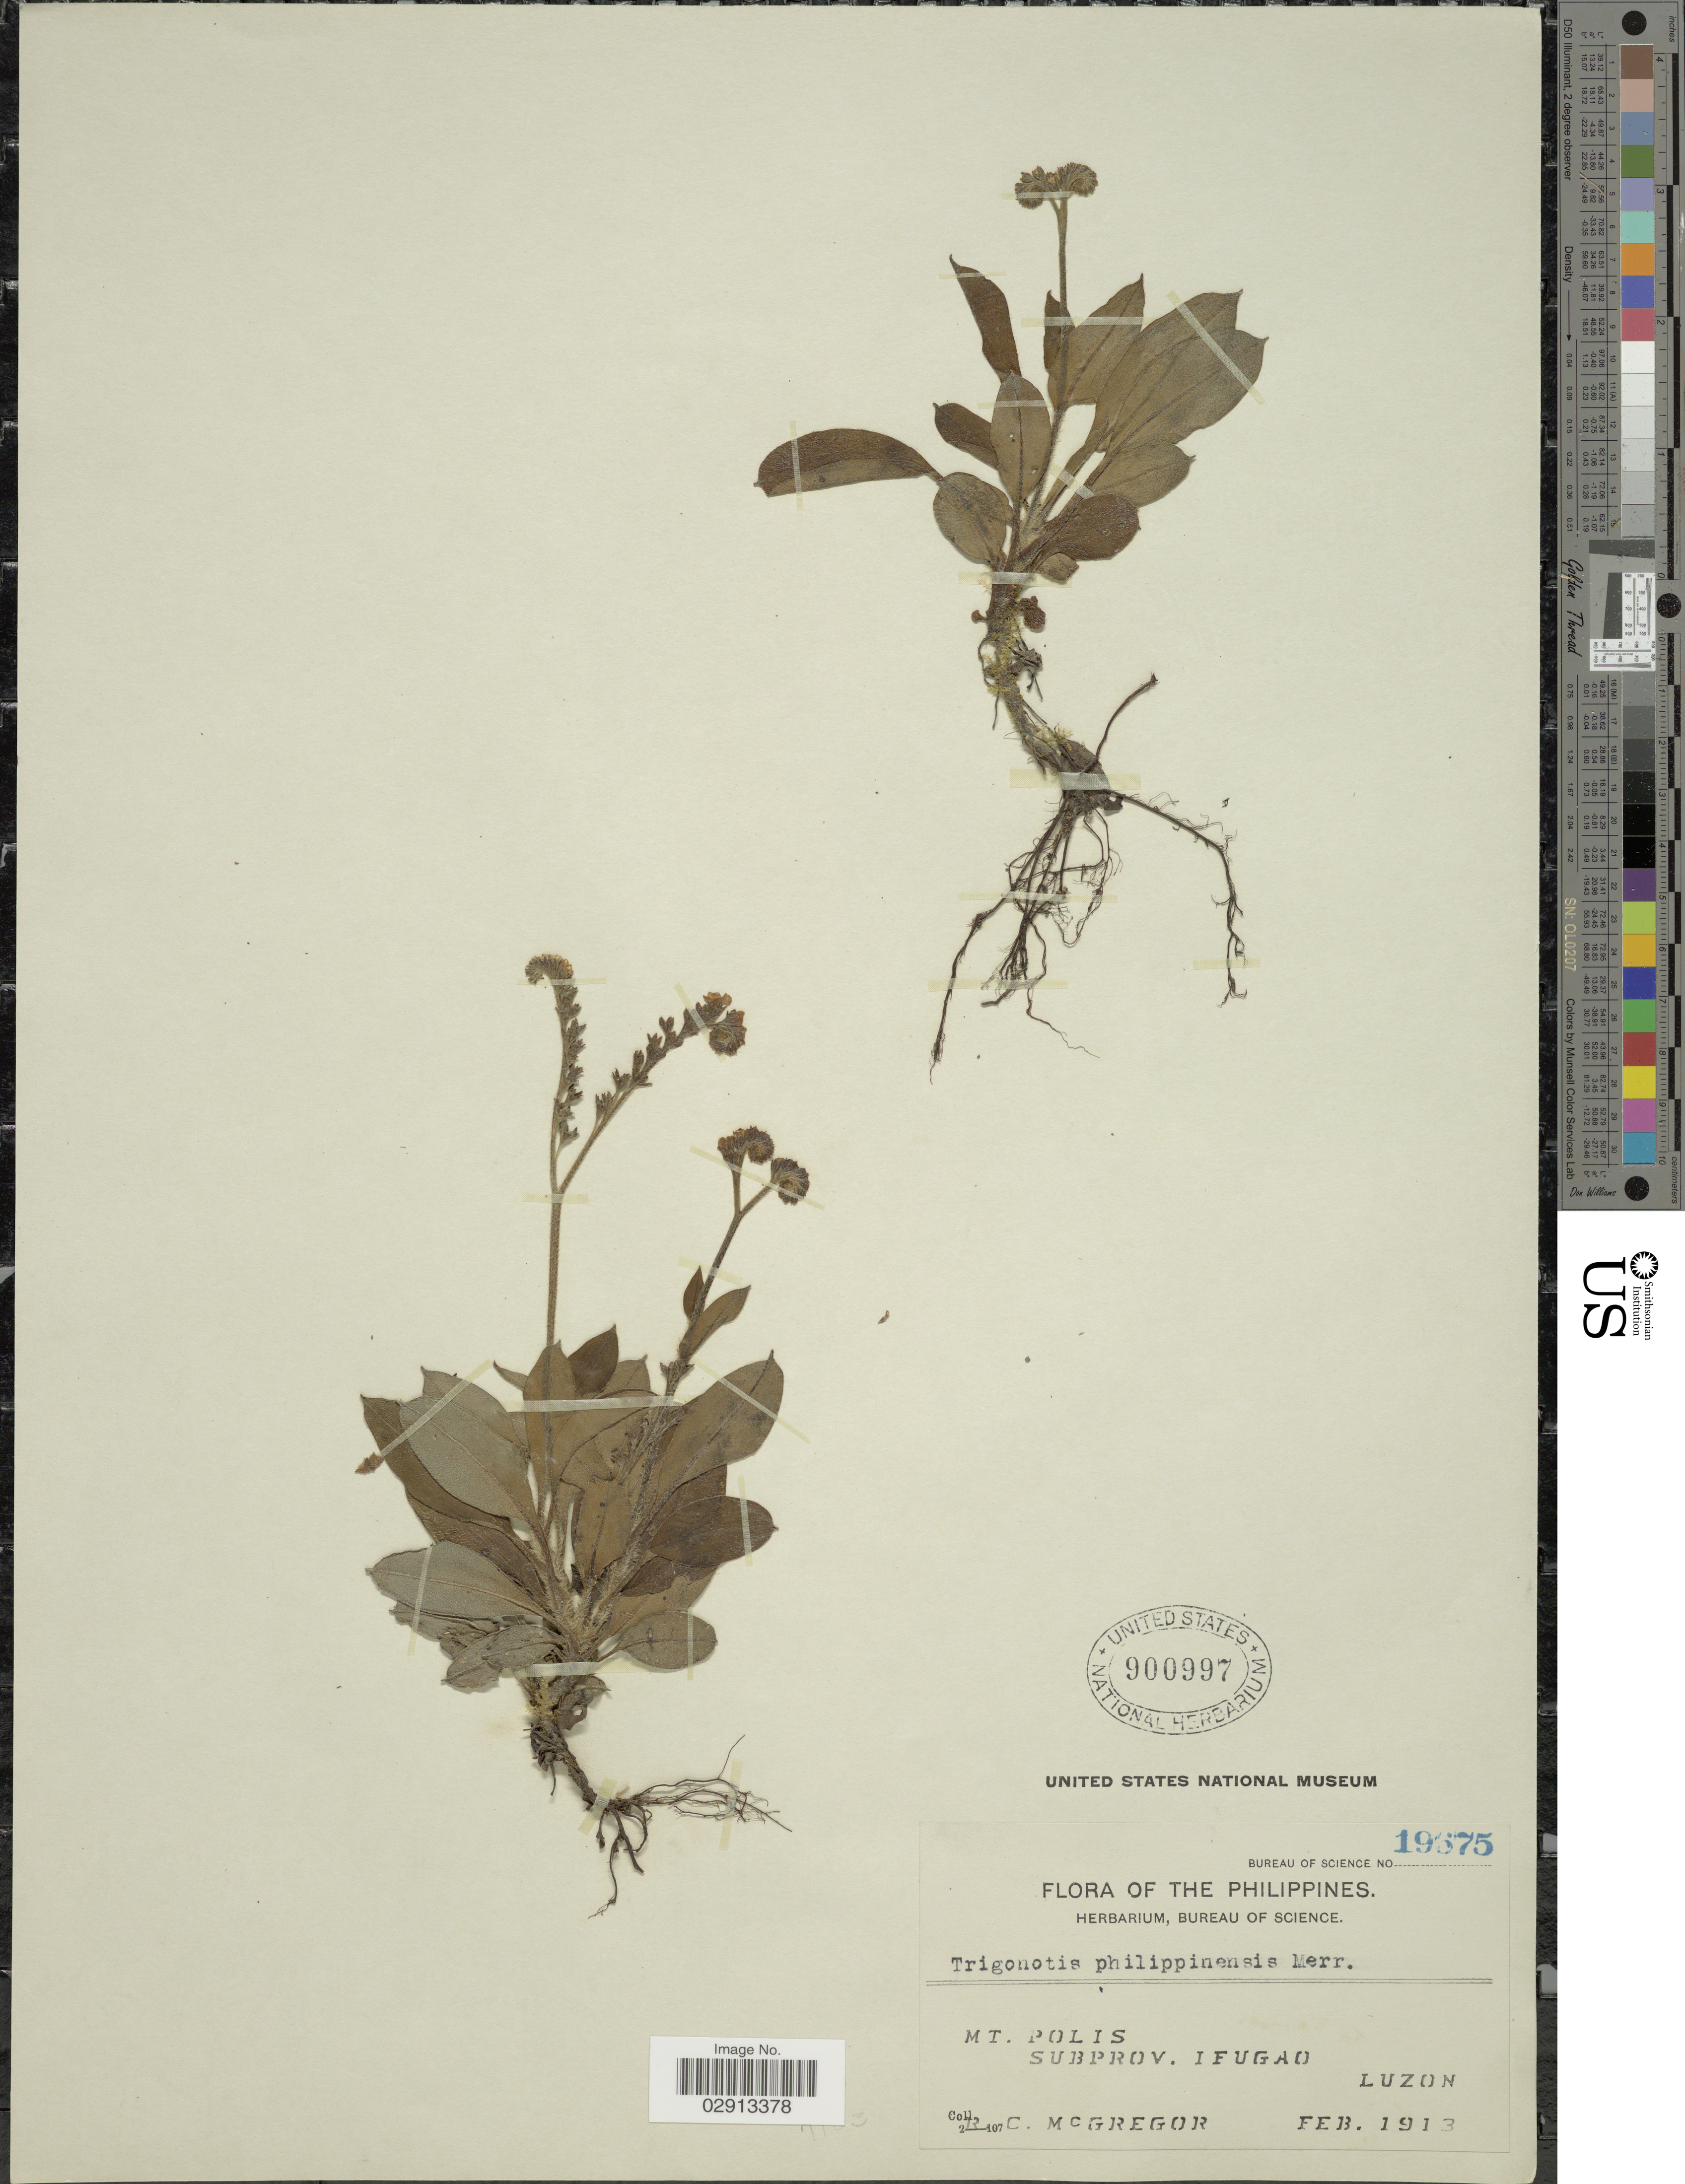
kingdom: Plantae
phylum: Tracheophyta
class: Magnoliopsida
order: Boraginales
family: Boraginaceae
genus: Trigonotis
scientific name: Trigonotis philippinensis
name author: Merr.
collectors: R. C. McGregor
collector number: Bureau of Science 19675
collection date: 1913-02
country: Philippines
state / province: Cordillera (Administrative Region)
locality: The Philippines. Mt. Polis. Subprov. Ifugao. Luzon.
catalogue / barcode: US 900997